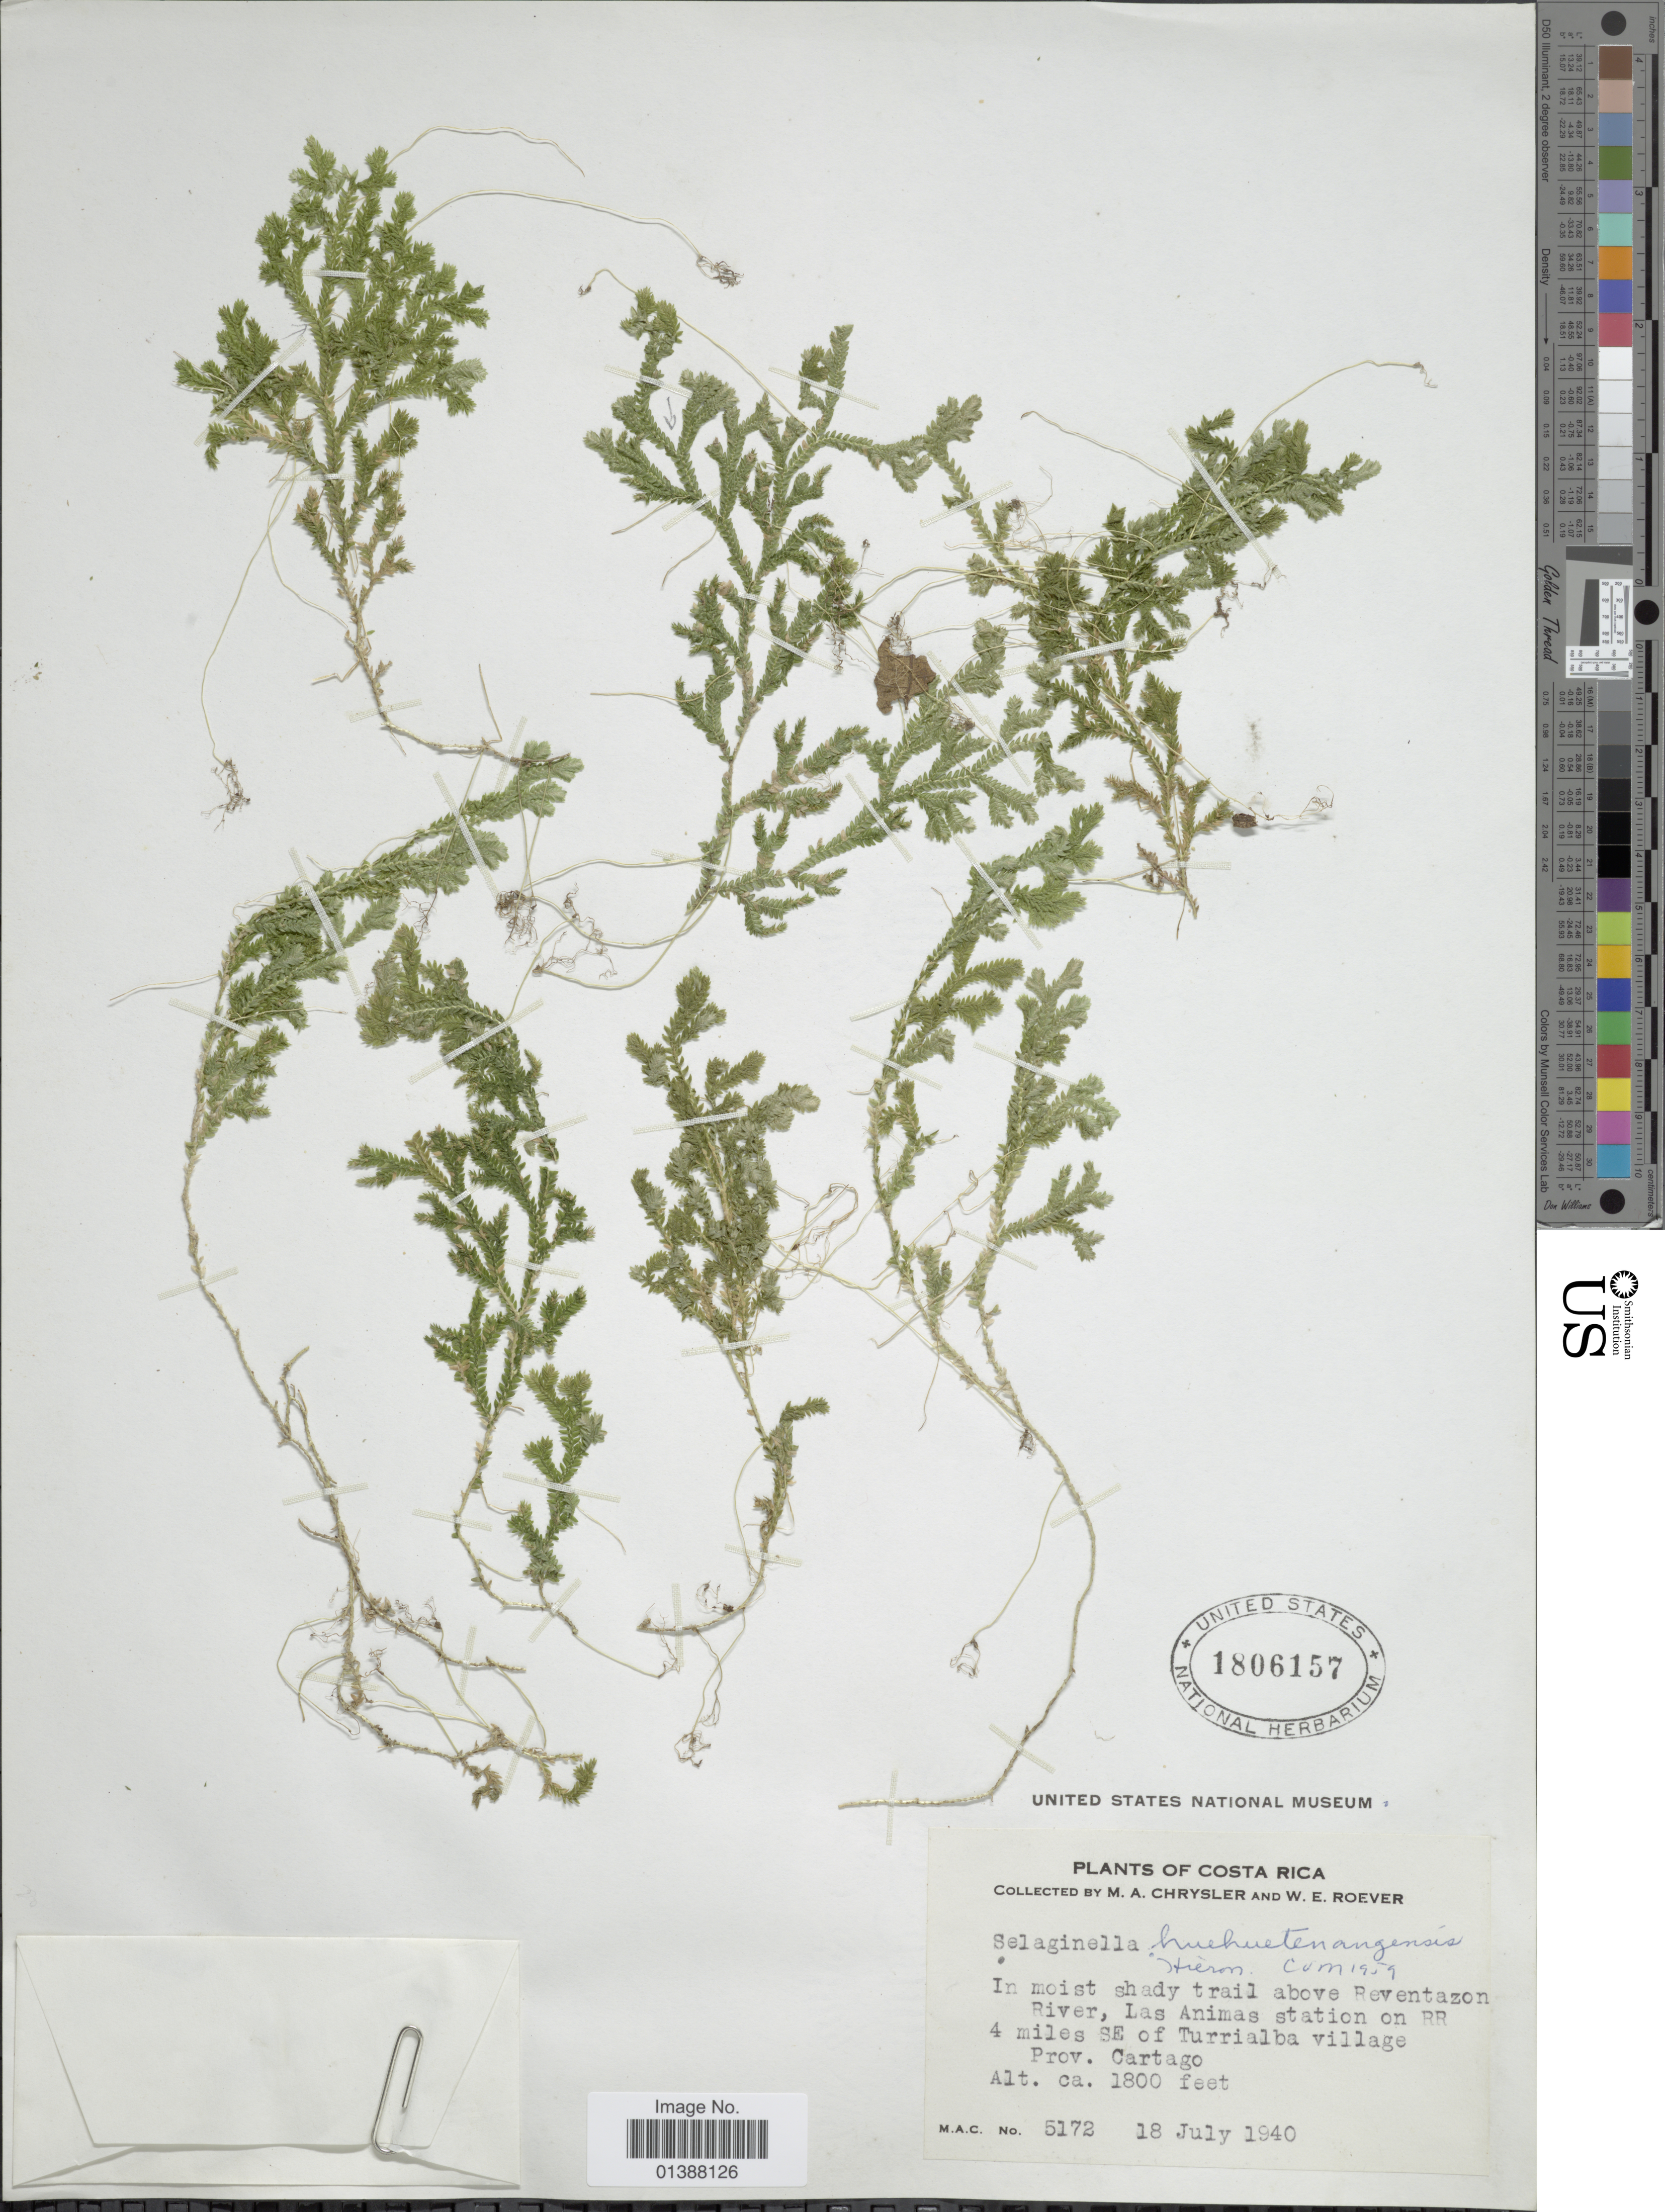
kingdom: Plantae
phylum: Tracheophyta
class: Lycopodiopsida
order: Selaginellales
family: Selaginellaceae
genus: Selaginella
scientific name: Selaginella huehuetenangensis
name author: Hieron.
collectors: M. A. Chrysler & W. Roever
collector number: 5172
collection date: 1940-07-18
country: Costa Rica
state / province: Cartago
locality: In moist shady trail above Revetazon River, las Animas station on RR 4 miles SE of Turrialba village prov. Cartago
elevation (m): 549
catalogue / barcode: US 1806157